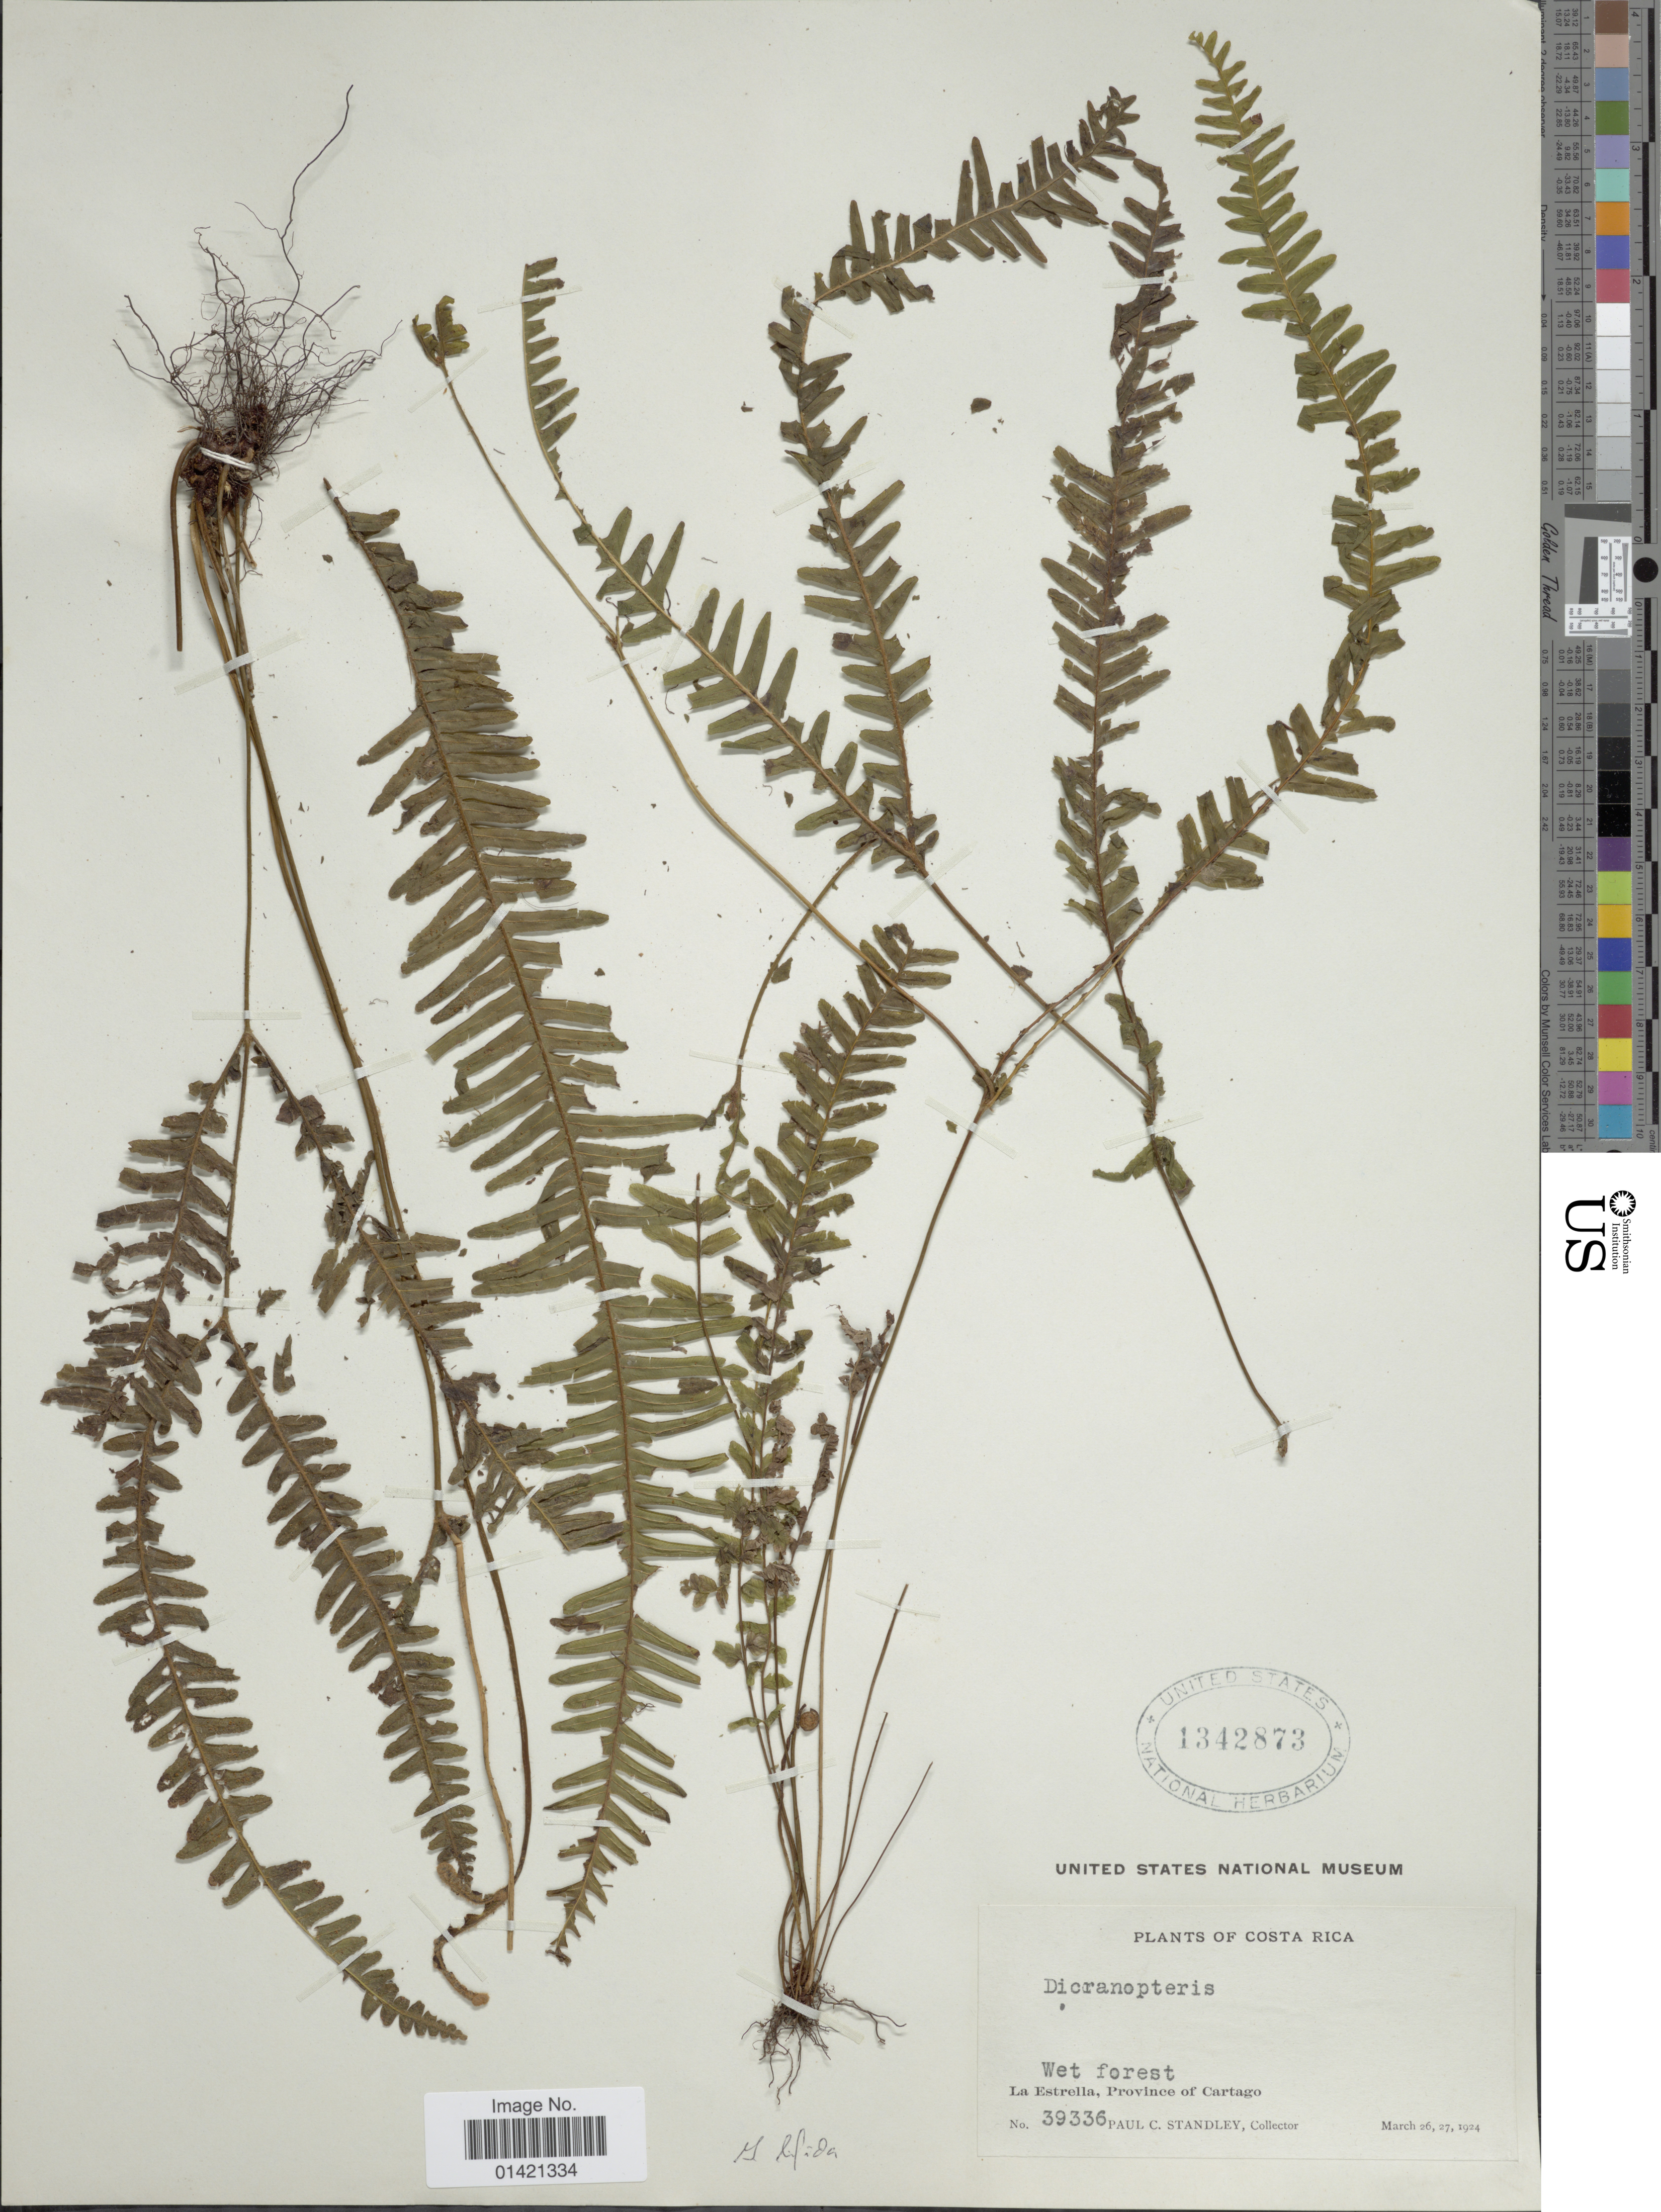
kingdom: Plantae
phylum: Tracheophyta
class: Polypodiopsida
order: Gleicheniales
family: Gleicheniaceae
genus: Sticherus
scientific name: Sticherus bifidus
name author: (Willd.) Ching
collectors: P. C. Standley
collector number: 39336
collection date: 1924-03-26/1924-03-27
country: Costa Rica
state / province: Cartago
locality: La Estrella, Province of Cartago.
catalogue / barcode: US 1342873